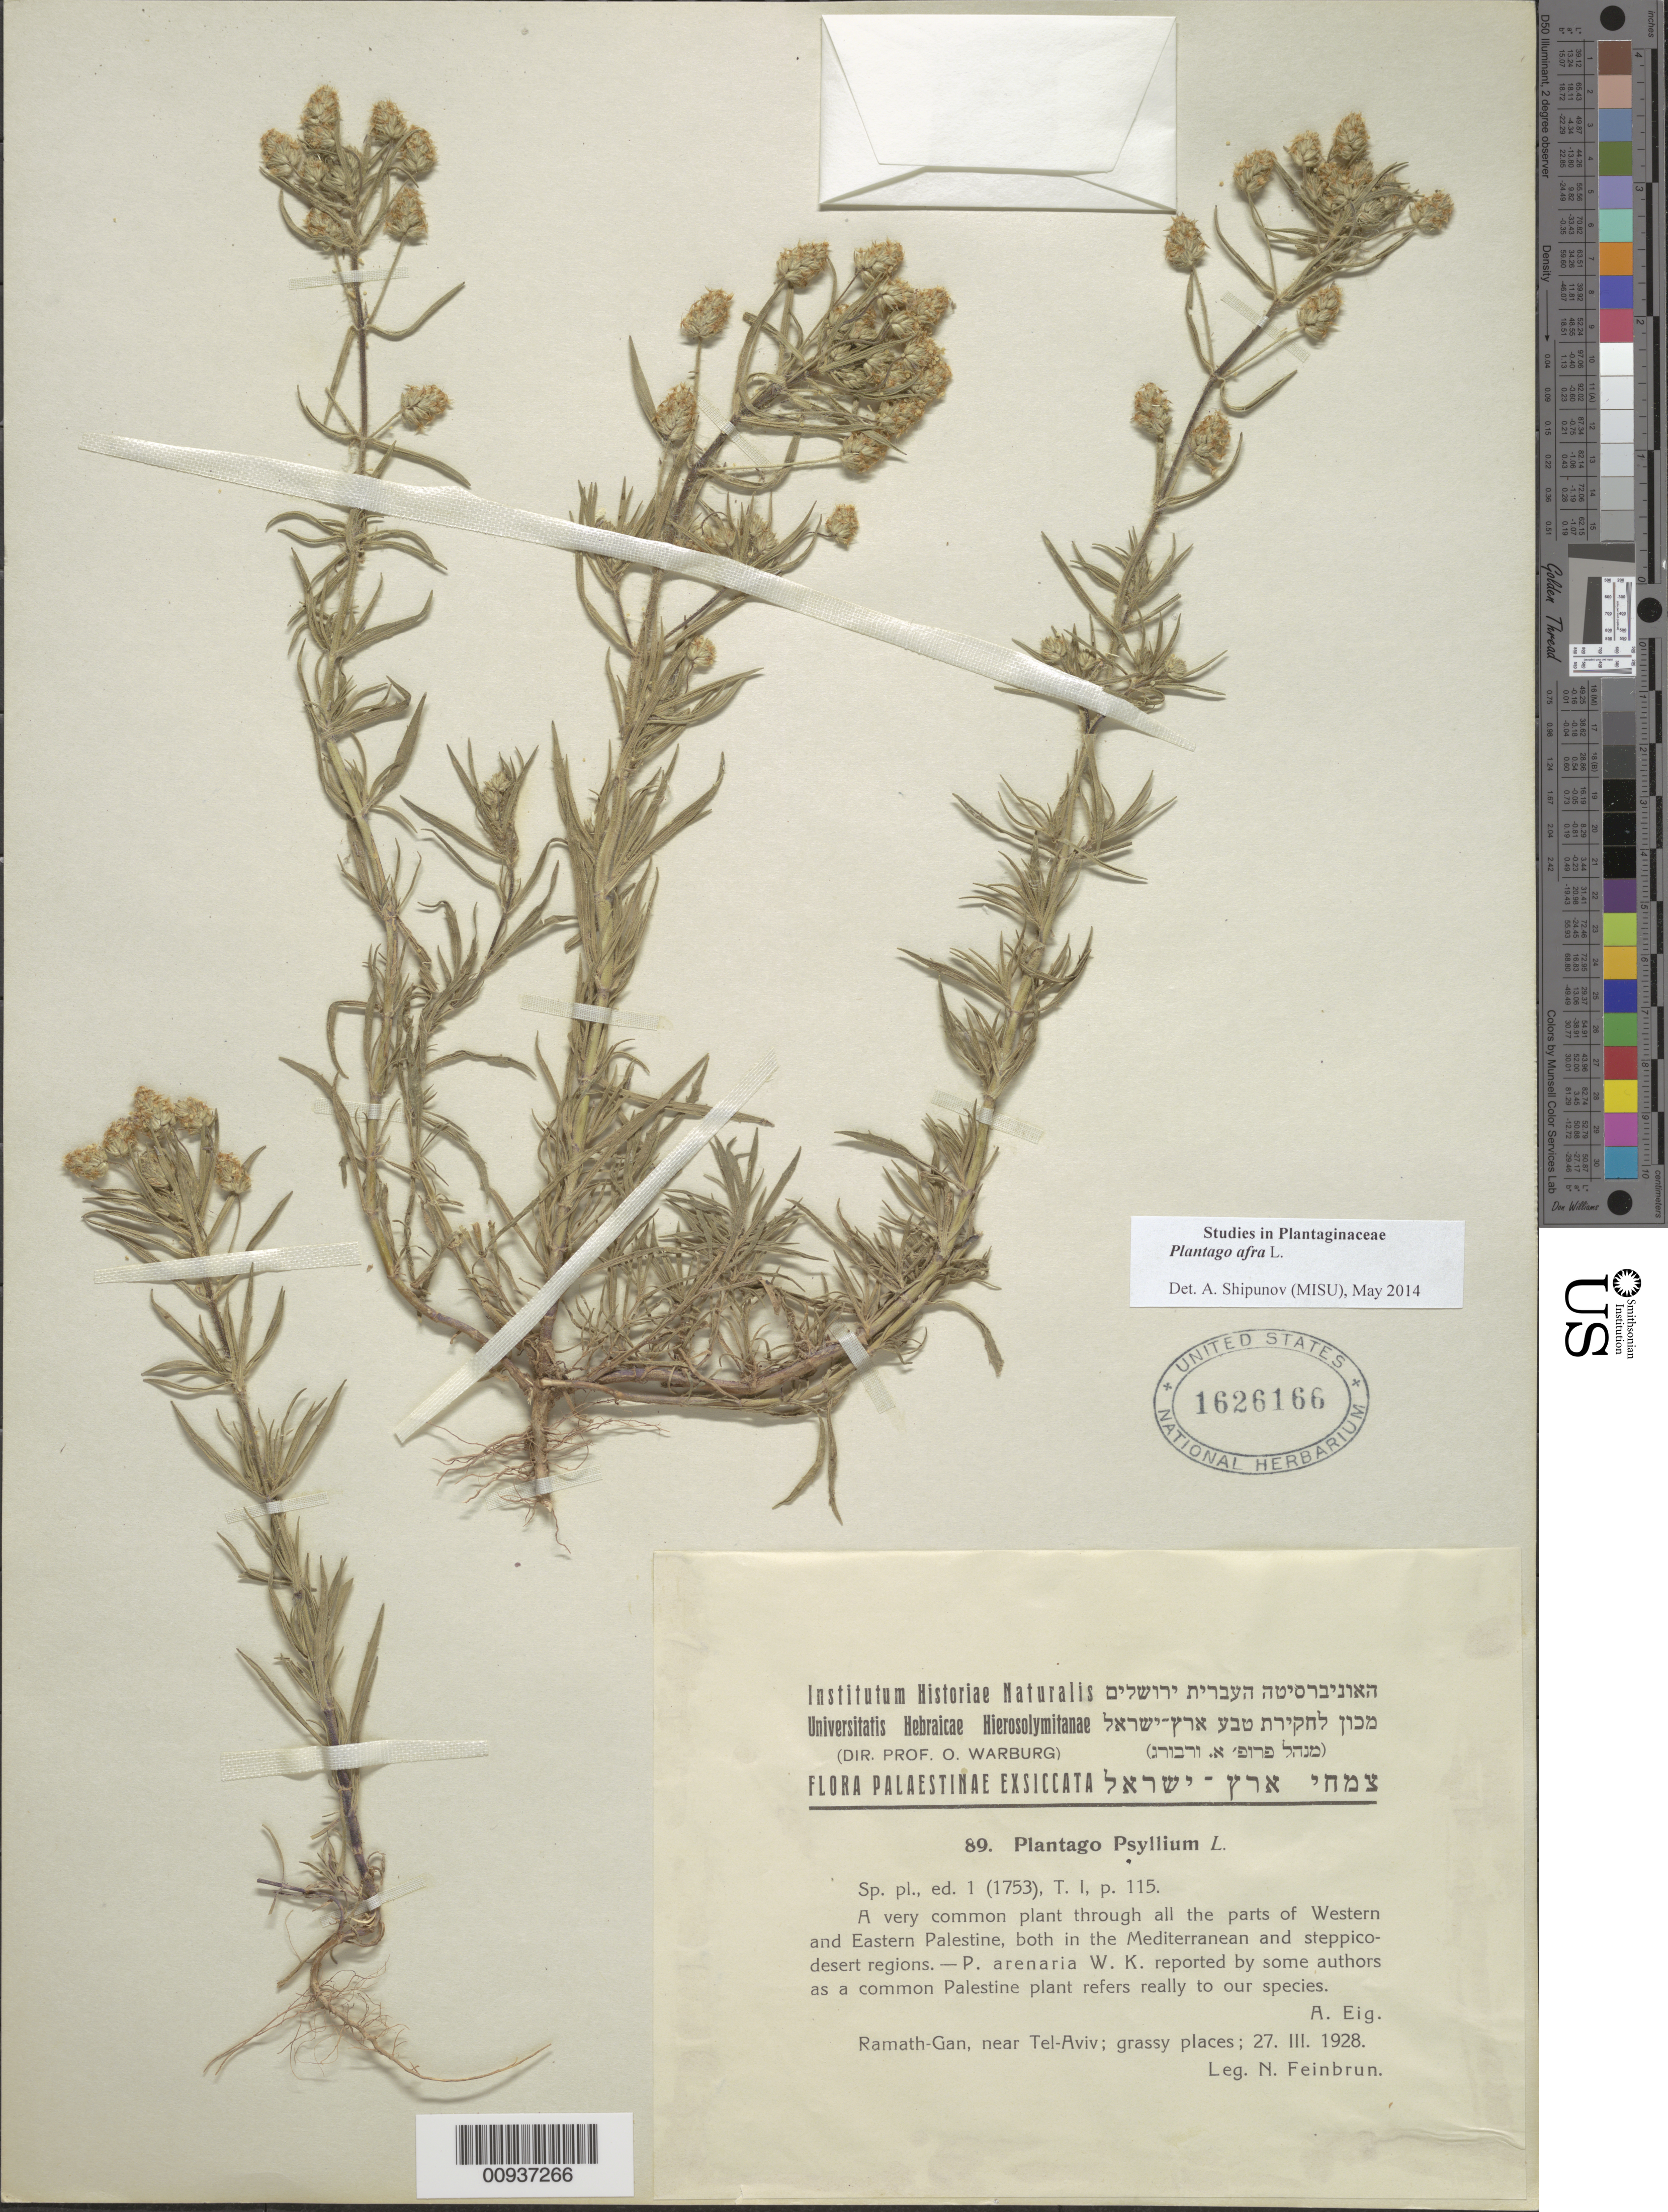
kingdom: Plantae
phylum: Tracheophyta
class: Magnoliopsida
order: Lamiales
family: Plantaginaceae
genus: Plantago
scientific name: Plantago afra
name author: L.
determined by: Shipunov, Alexey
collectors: N. Feinbrun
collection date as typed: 27 Mar 1928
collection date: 1928-03-27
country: Israel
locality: Ramath-Gan, near Tel-Aviv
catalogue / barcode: US 1626166